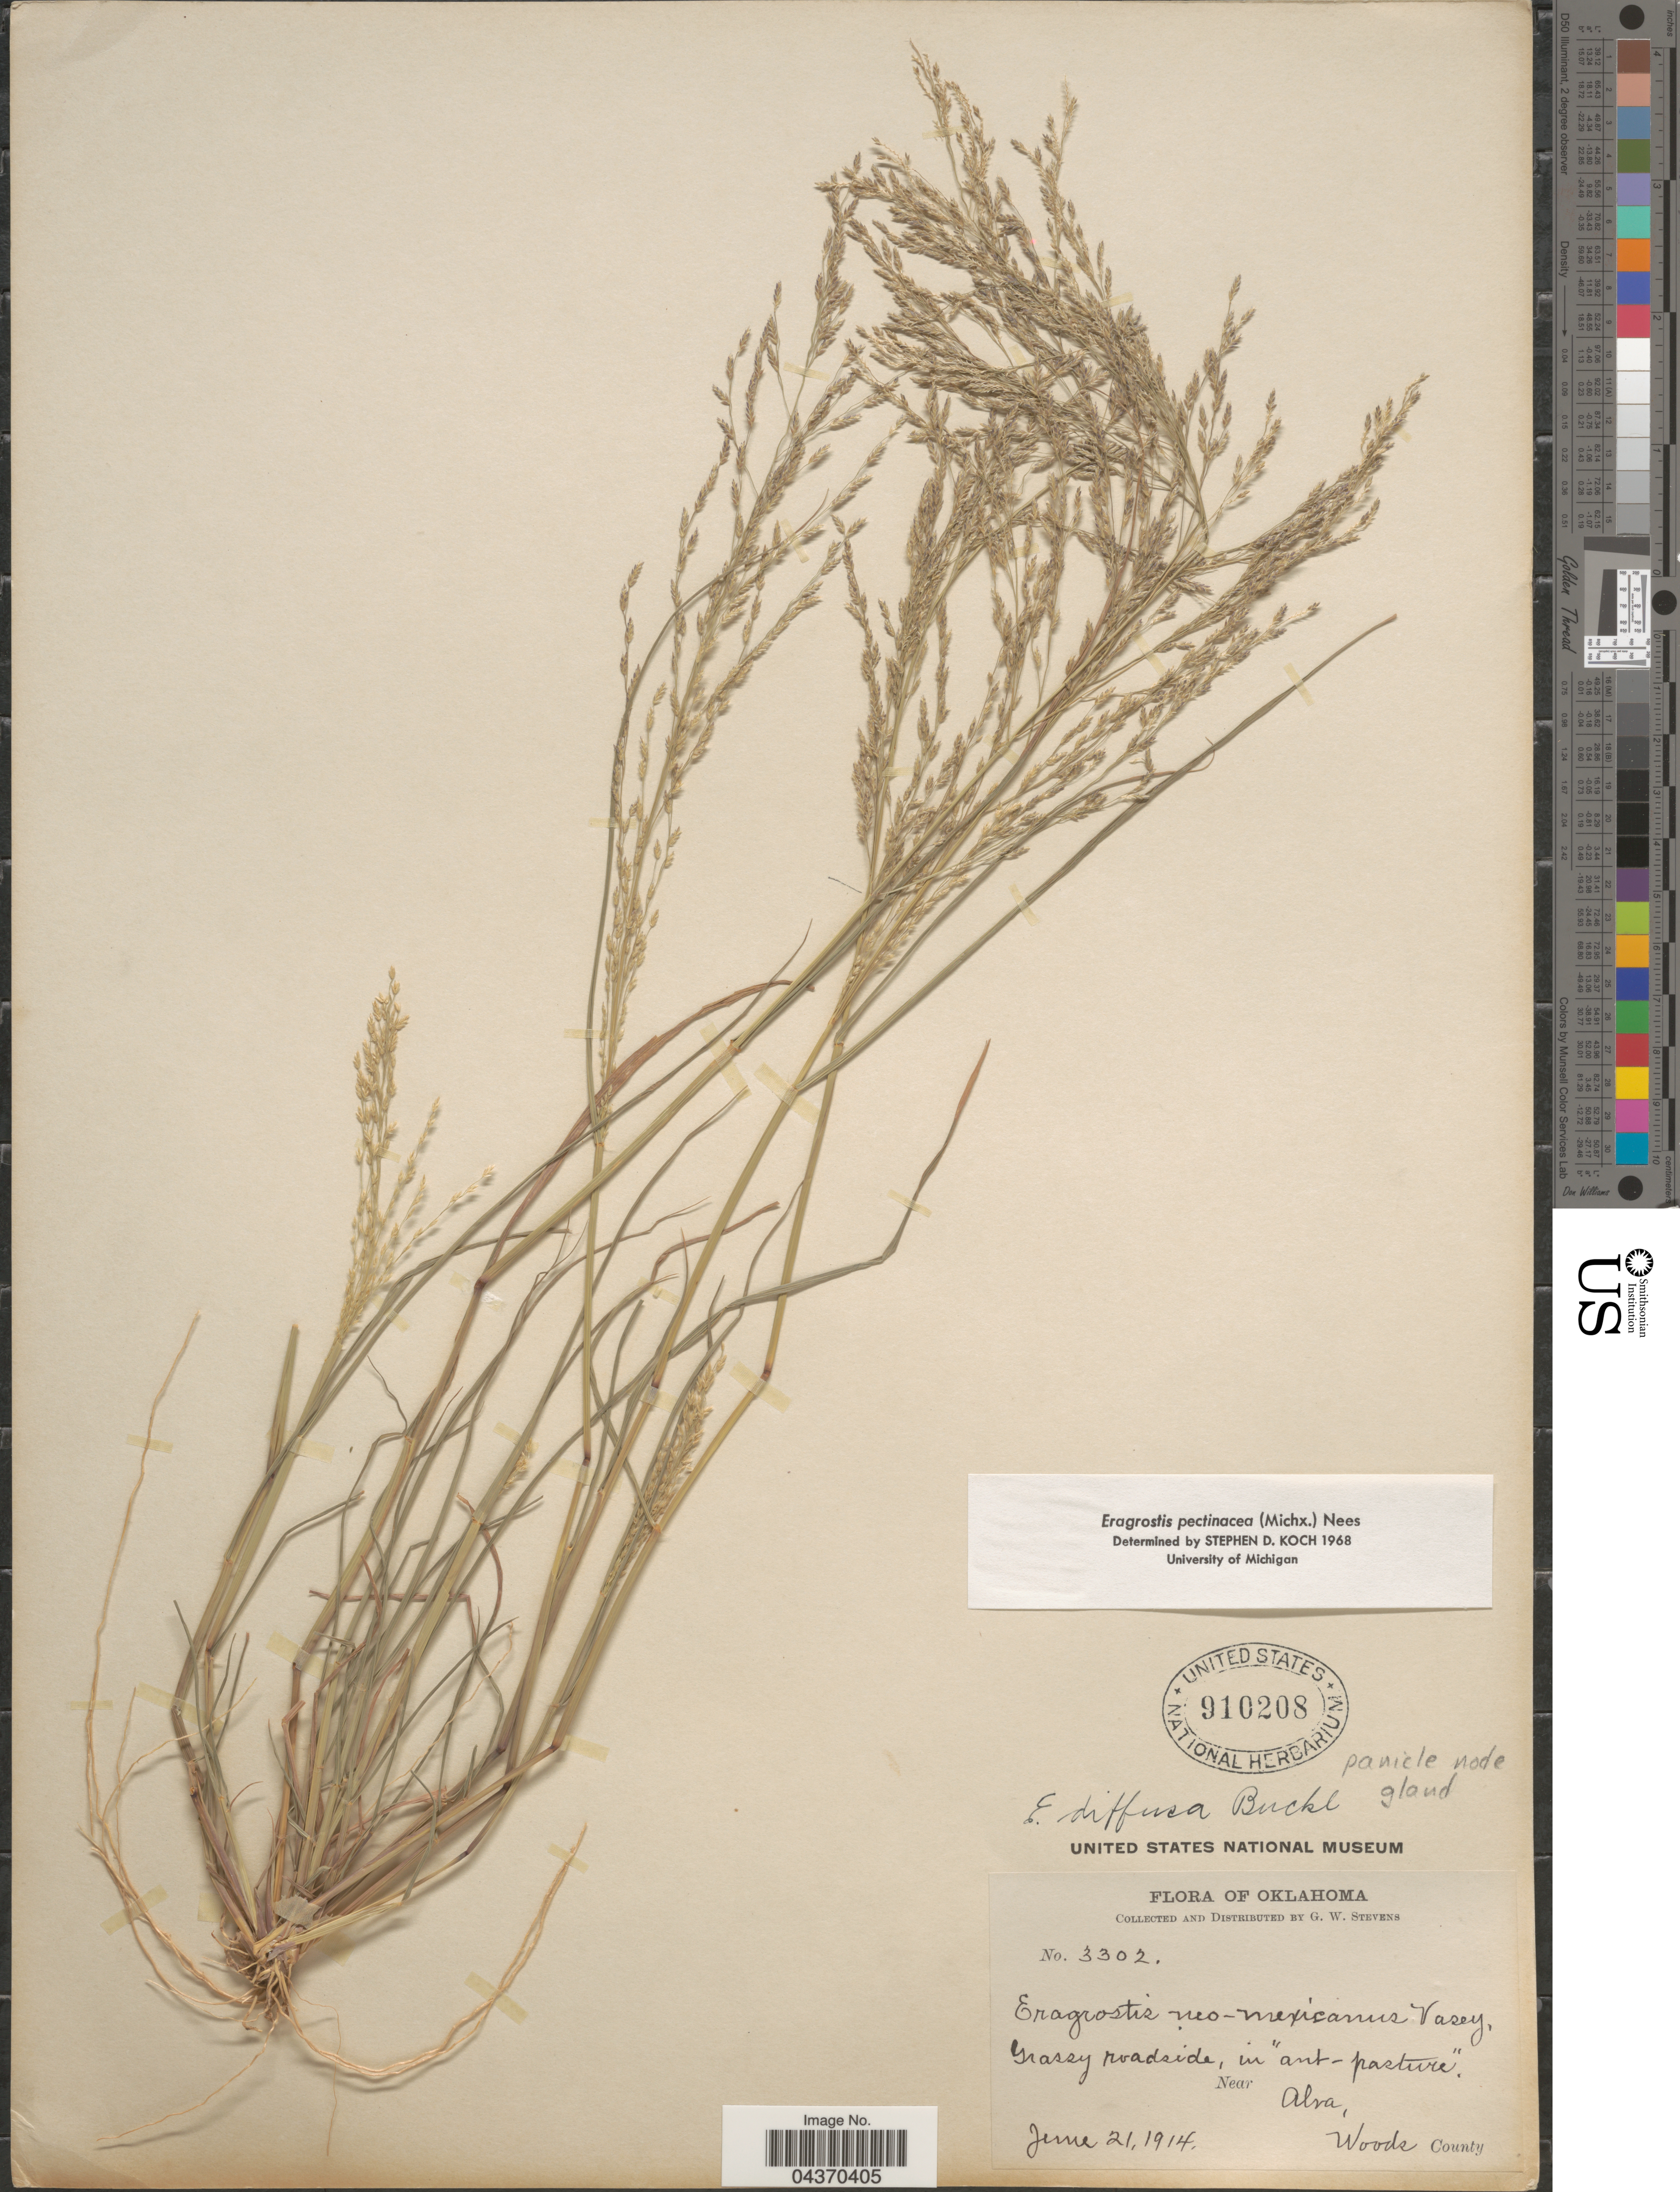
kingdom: Plantae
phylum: Tracheophyta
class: Liliopsida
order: Poales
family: Poaceae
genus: Eragrostis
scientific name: Eragrostis pectinacea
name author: (Michx.) Nees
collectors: G. W. Stevens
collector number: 3302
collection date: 1914-06-21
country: United States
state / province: Oklahoma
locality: Grassy roadside, in "ant-pasture". Near Alva, Woods County.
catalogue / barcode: US 910208